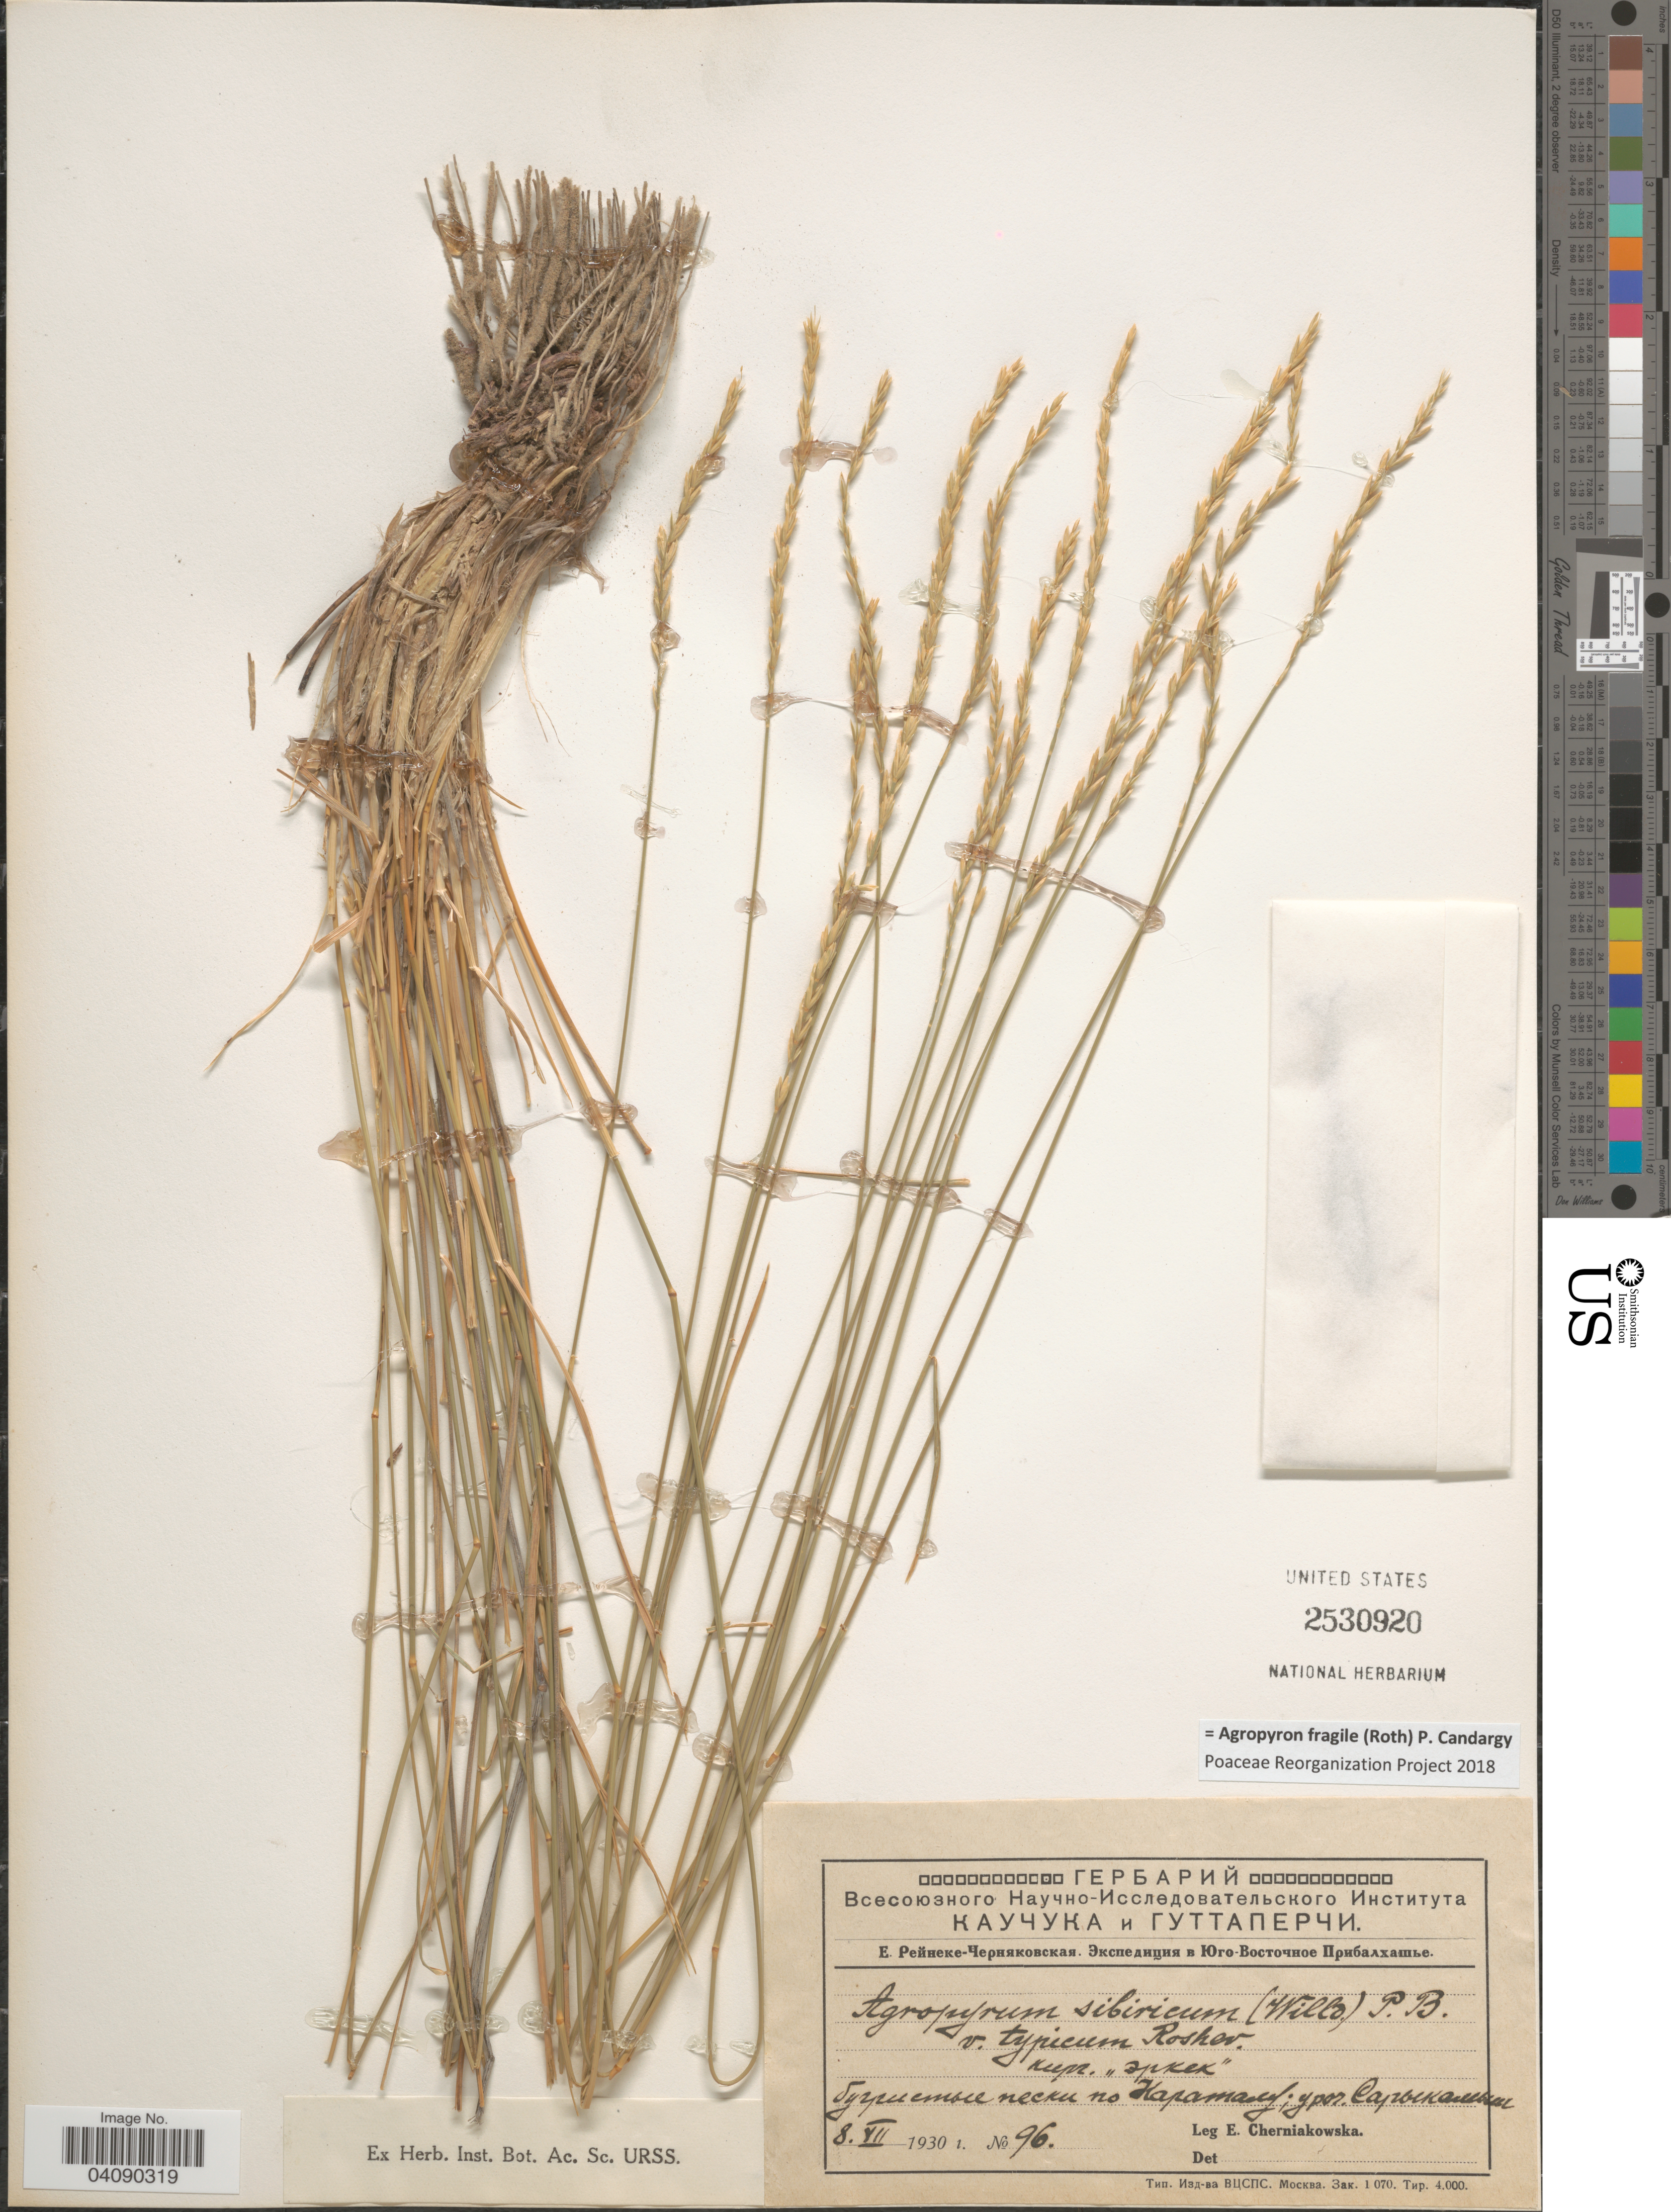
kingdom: Plantae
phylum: Tracheophyta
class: Liliopsida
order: Poales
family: Poaceae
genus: Agropyron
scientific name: Agropyron fragile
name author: (Roth) Candargy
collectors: E. Cherniakowska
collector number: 96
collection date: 1930-07-08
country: Kazakhstan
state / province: Almaty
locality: Karataly sand, Sarakamysh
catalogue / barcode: US 2530920